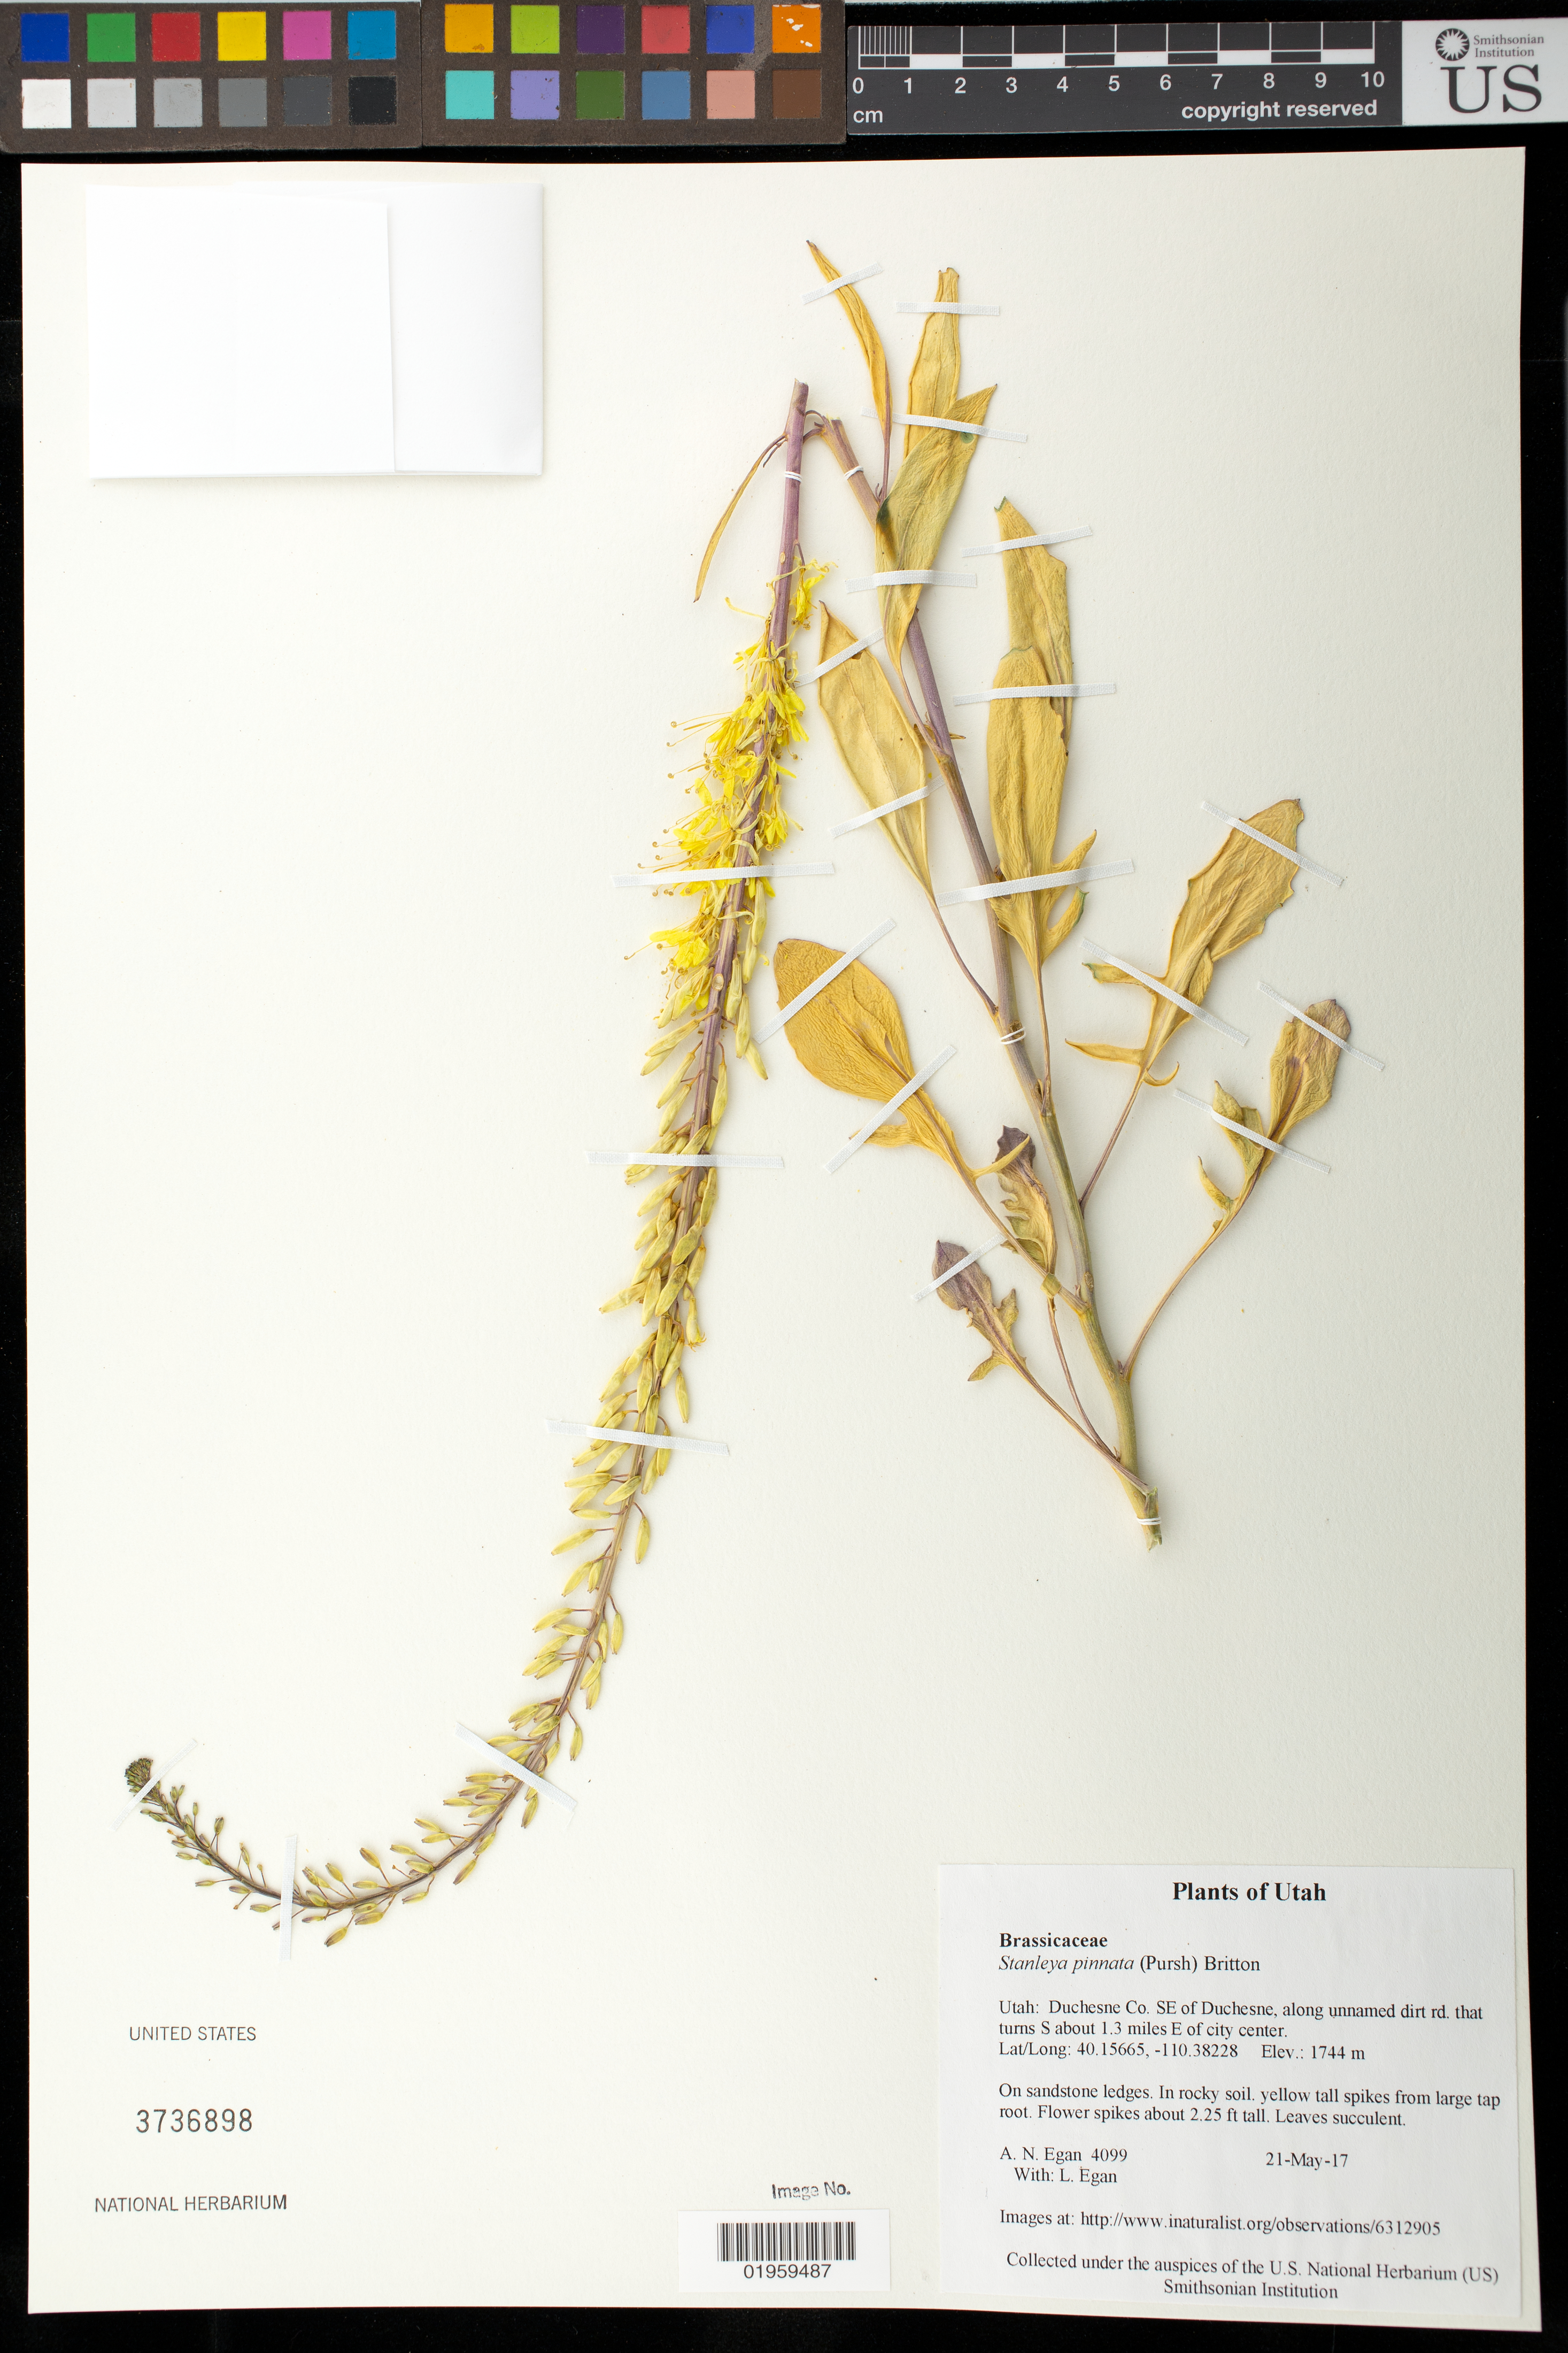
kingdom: Plantae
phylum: Tracheophyta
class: Magnoliopsida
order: Brassicales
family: Brassicaceae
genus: Stanleya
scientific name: Stanleya pinnata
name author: (Pursh) Britton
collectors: A. N. Egan & L. Egan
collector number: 4099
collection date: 2017-05-21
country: United States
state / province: Utah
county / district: Duchesne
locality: SE of Duchesne, along unnamed dirt rd. that turns S about 1.3 miles E of city center.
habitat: On sandstone ledges. In rocky soil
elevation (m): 1744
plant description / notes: http://www.inaturalist.org/observations/6312905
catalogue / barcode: US 3736898